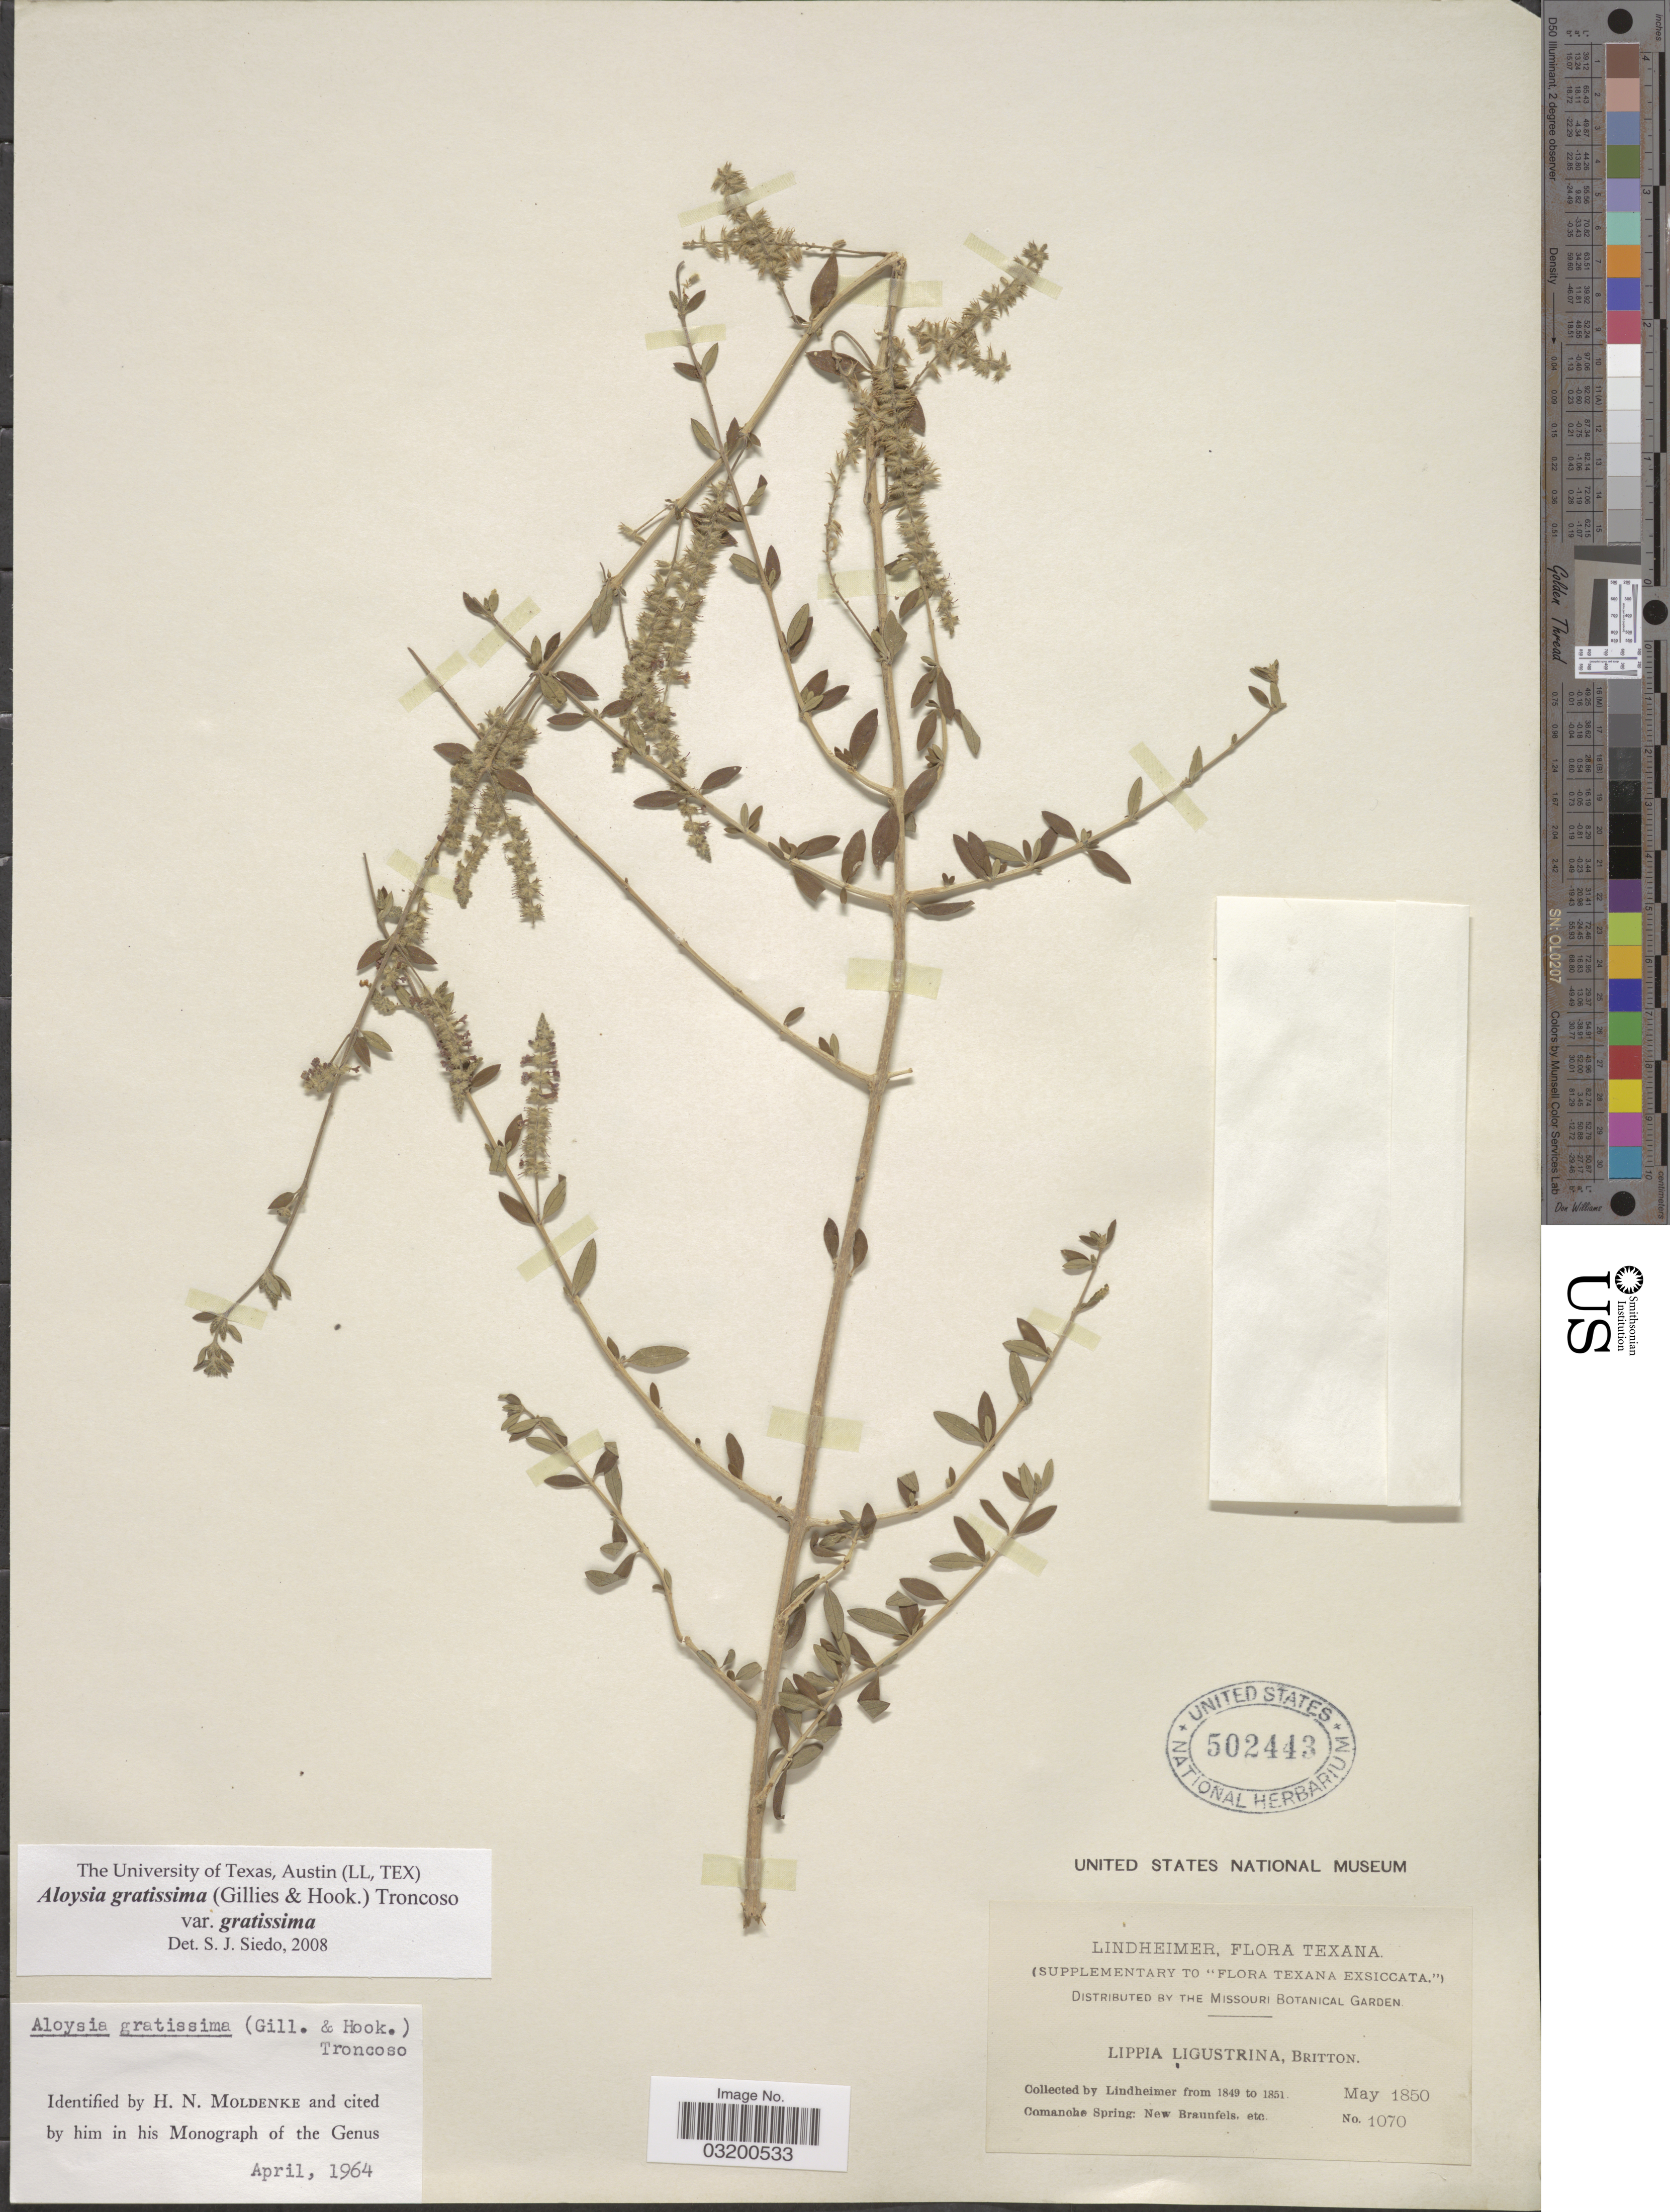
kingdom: Plantae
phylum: Tracheophyta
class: Magnoliopsida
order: Lamiales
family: Verbenaceae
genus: Aloysia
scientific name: Aloysia gratissima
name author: (Gillies & Hook.) Tronc.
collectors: -. Lindheimer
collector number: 1070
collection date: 1850-05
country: United States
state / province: Texas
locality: Comanche Spring: New Braunfels, etc.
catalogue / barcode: US 502443